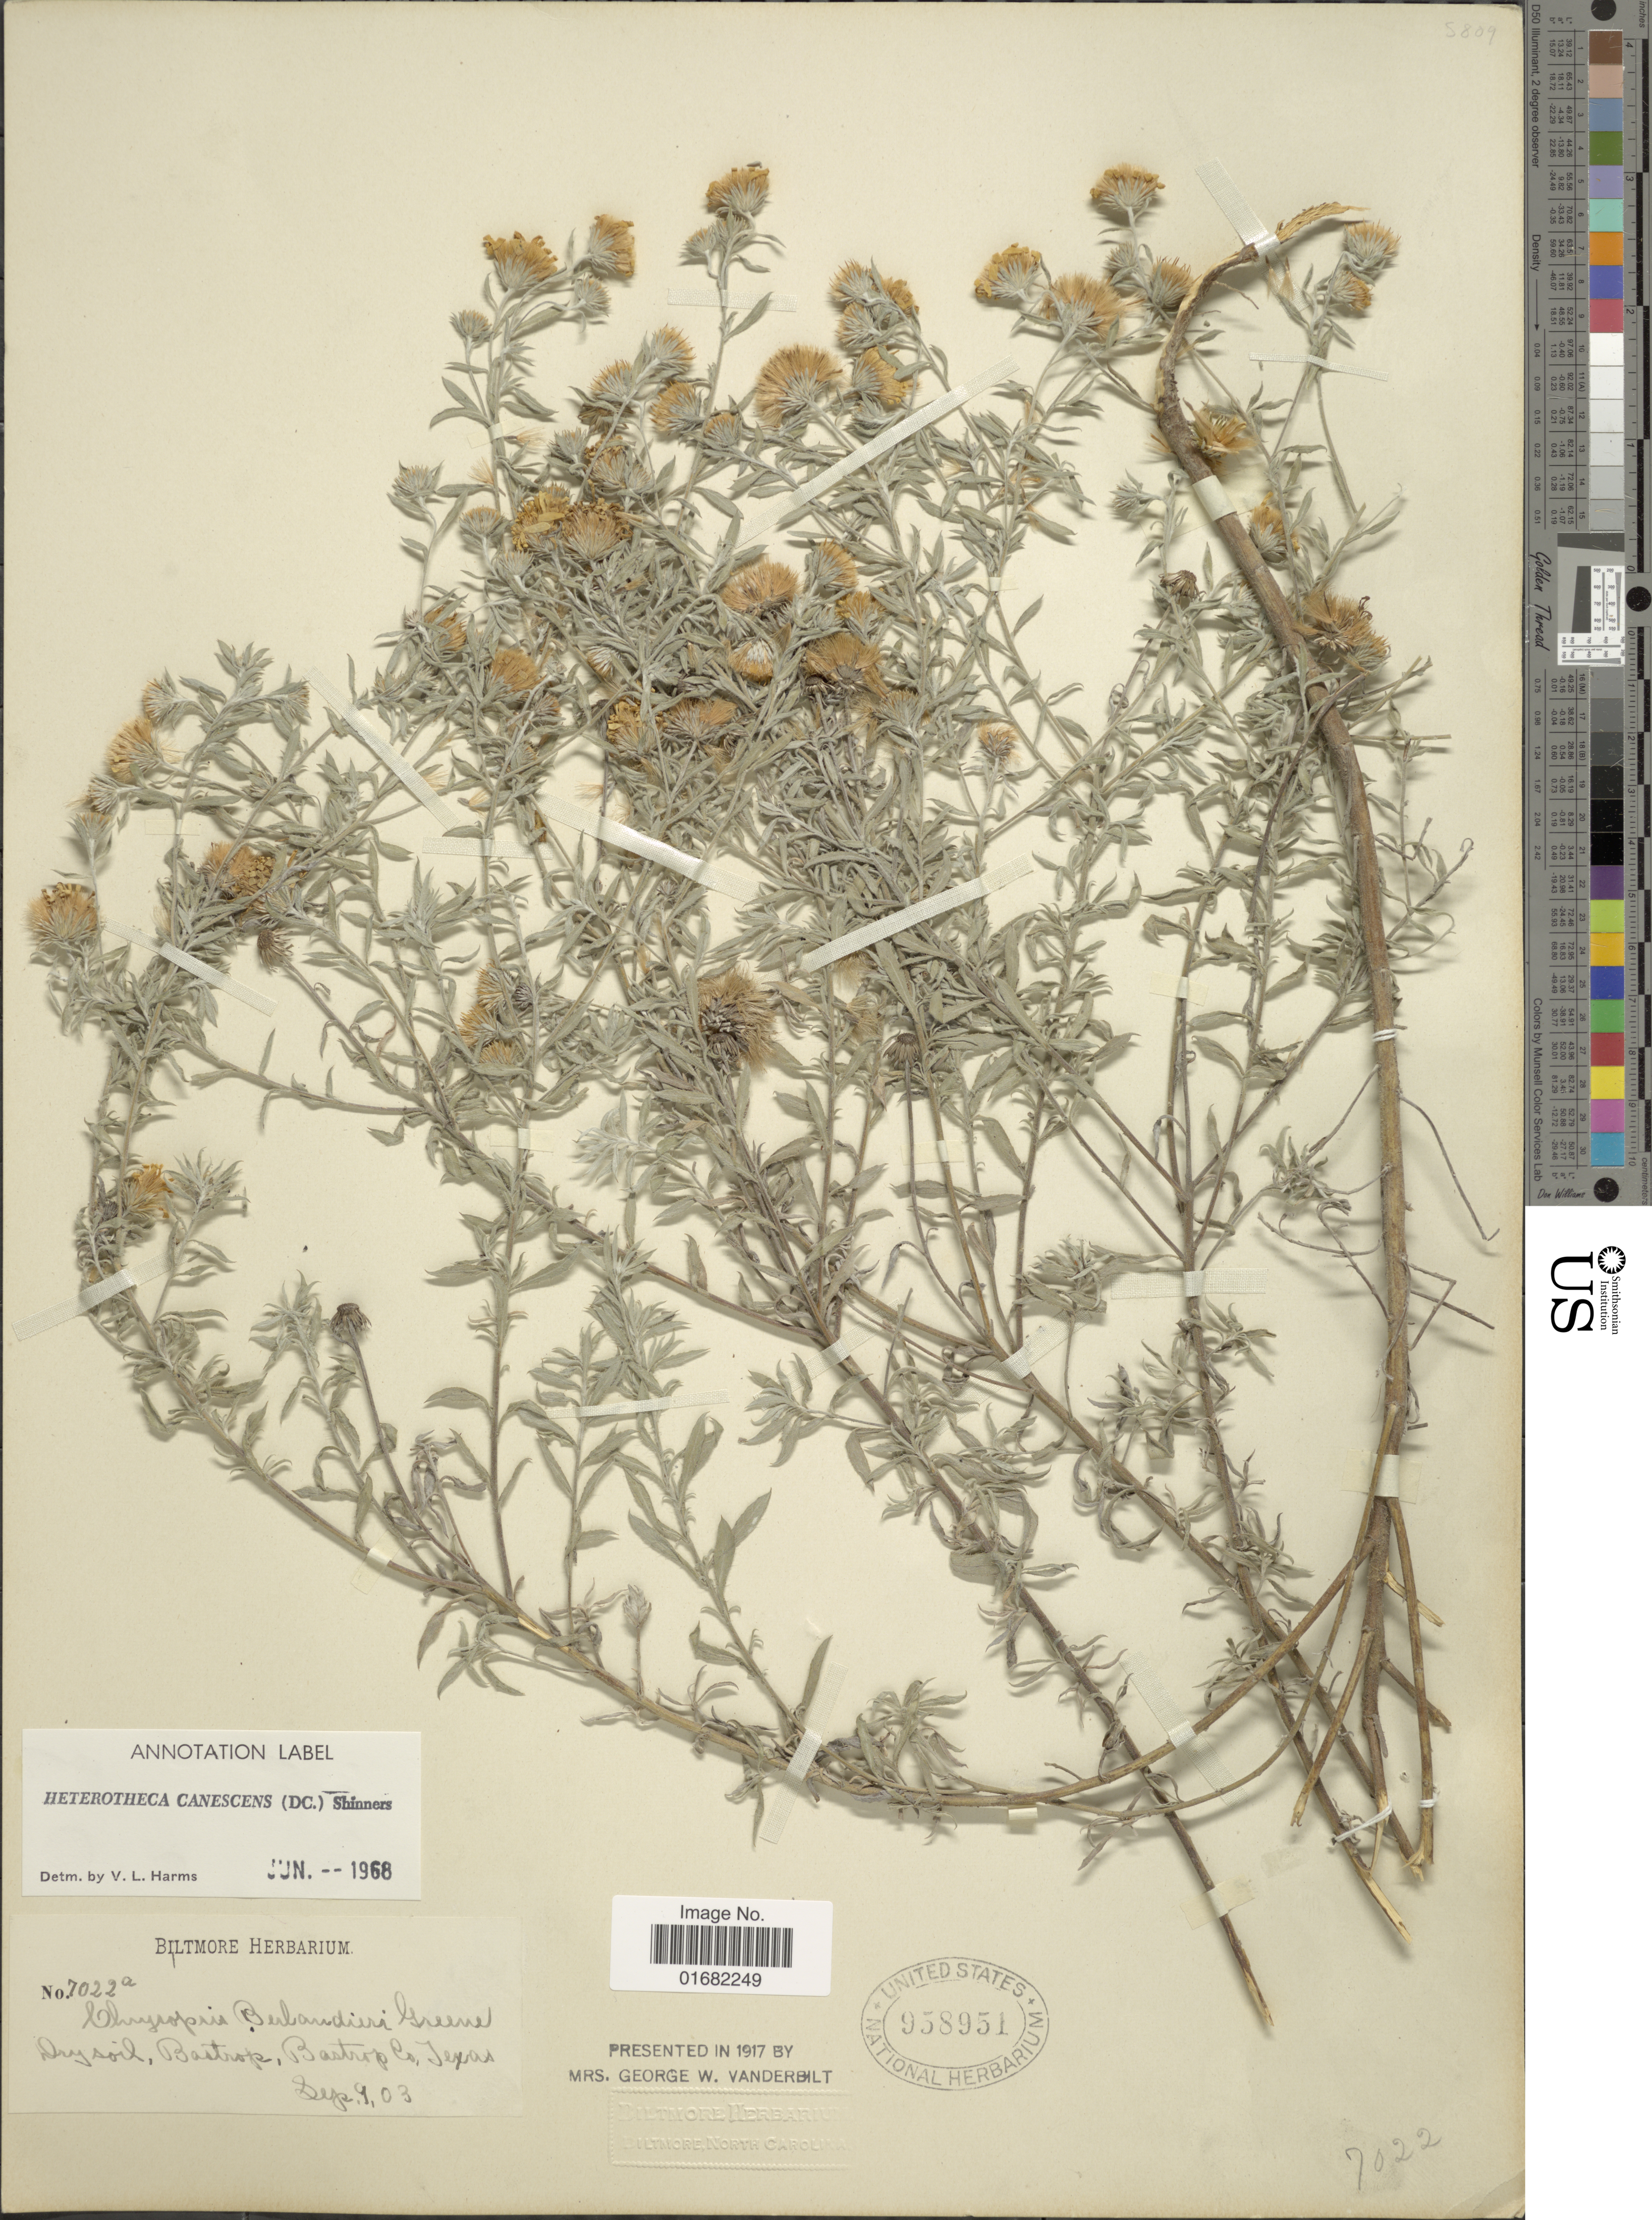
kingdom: Plantae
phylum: Tracheophyta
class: Magnoliopsida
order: Asterales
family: Asteraceae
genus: Heterotheca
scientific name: Heterotheca canescens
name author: (DC.) Shinners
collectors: ex herb. Biltmore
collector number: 7022a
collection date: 1903-09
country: United States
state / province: Texas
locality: Bastrop, Bastrop Co.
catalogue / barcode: US 958951